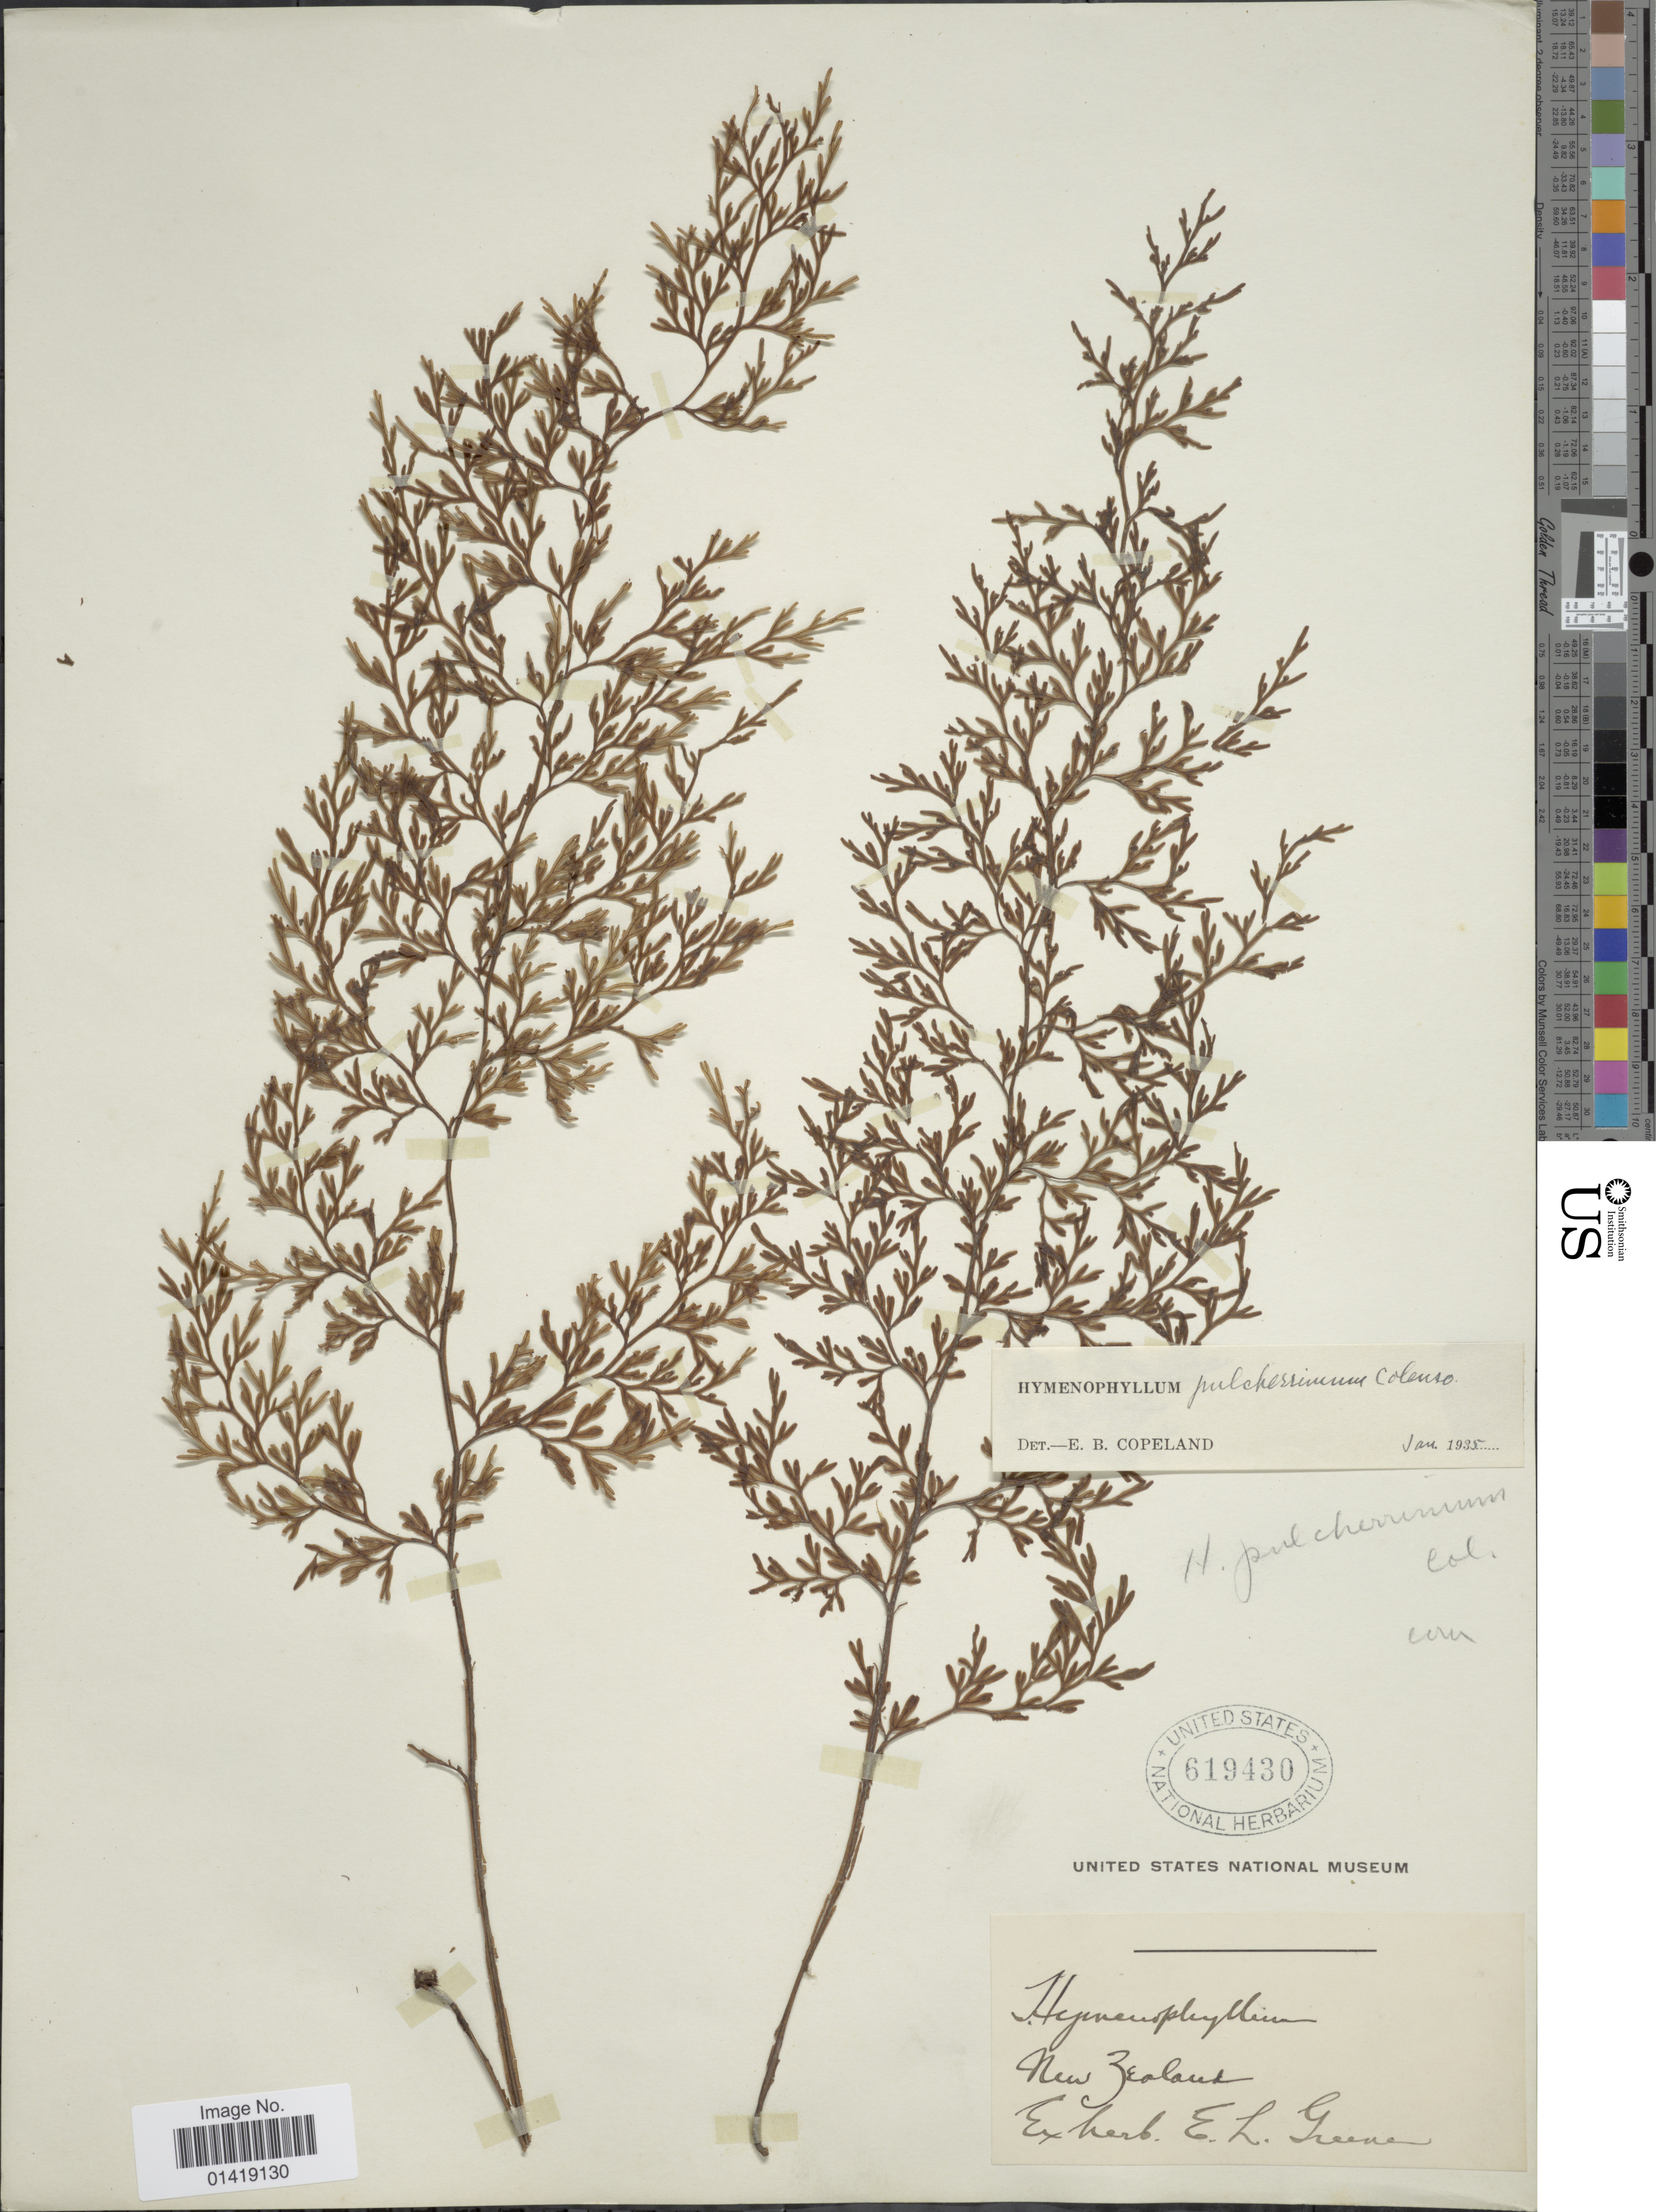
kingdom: Plantae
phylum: Tracheophyta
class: Polypodiopsida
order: Hymenophyllales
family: Hymenophyllaceae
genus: Hymenophyllum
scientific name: Hymenophyllum pulcherrimum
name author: Colenso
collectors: ex herb. E. L. Greene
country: New Zealand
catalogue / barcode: US 619430